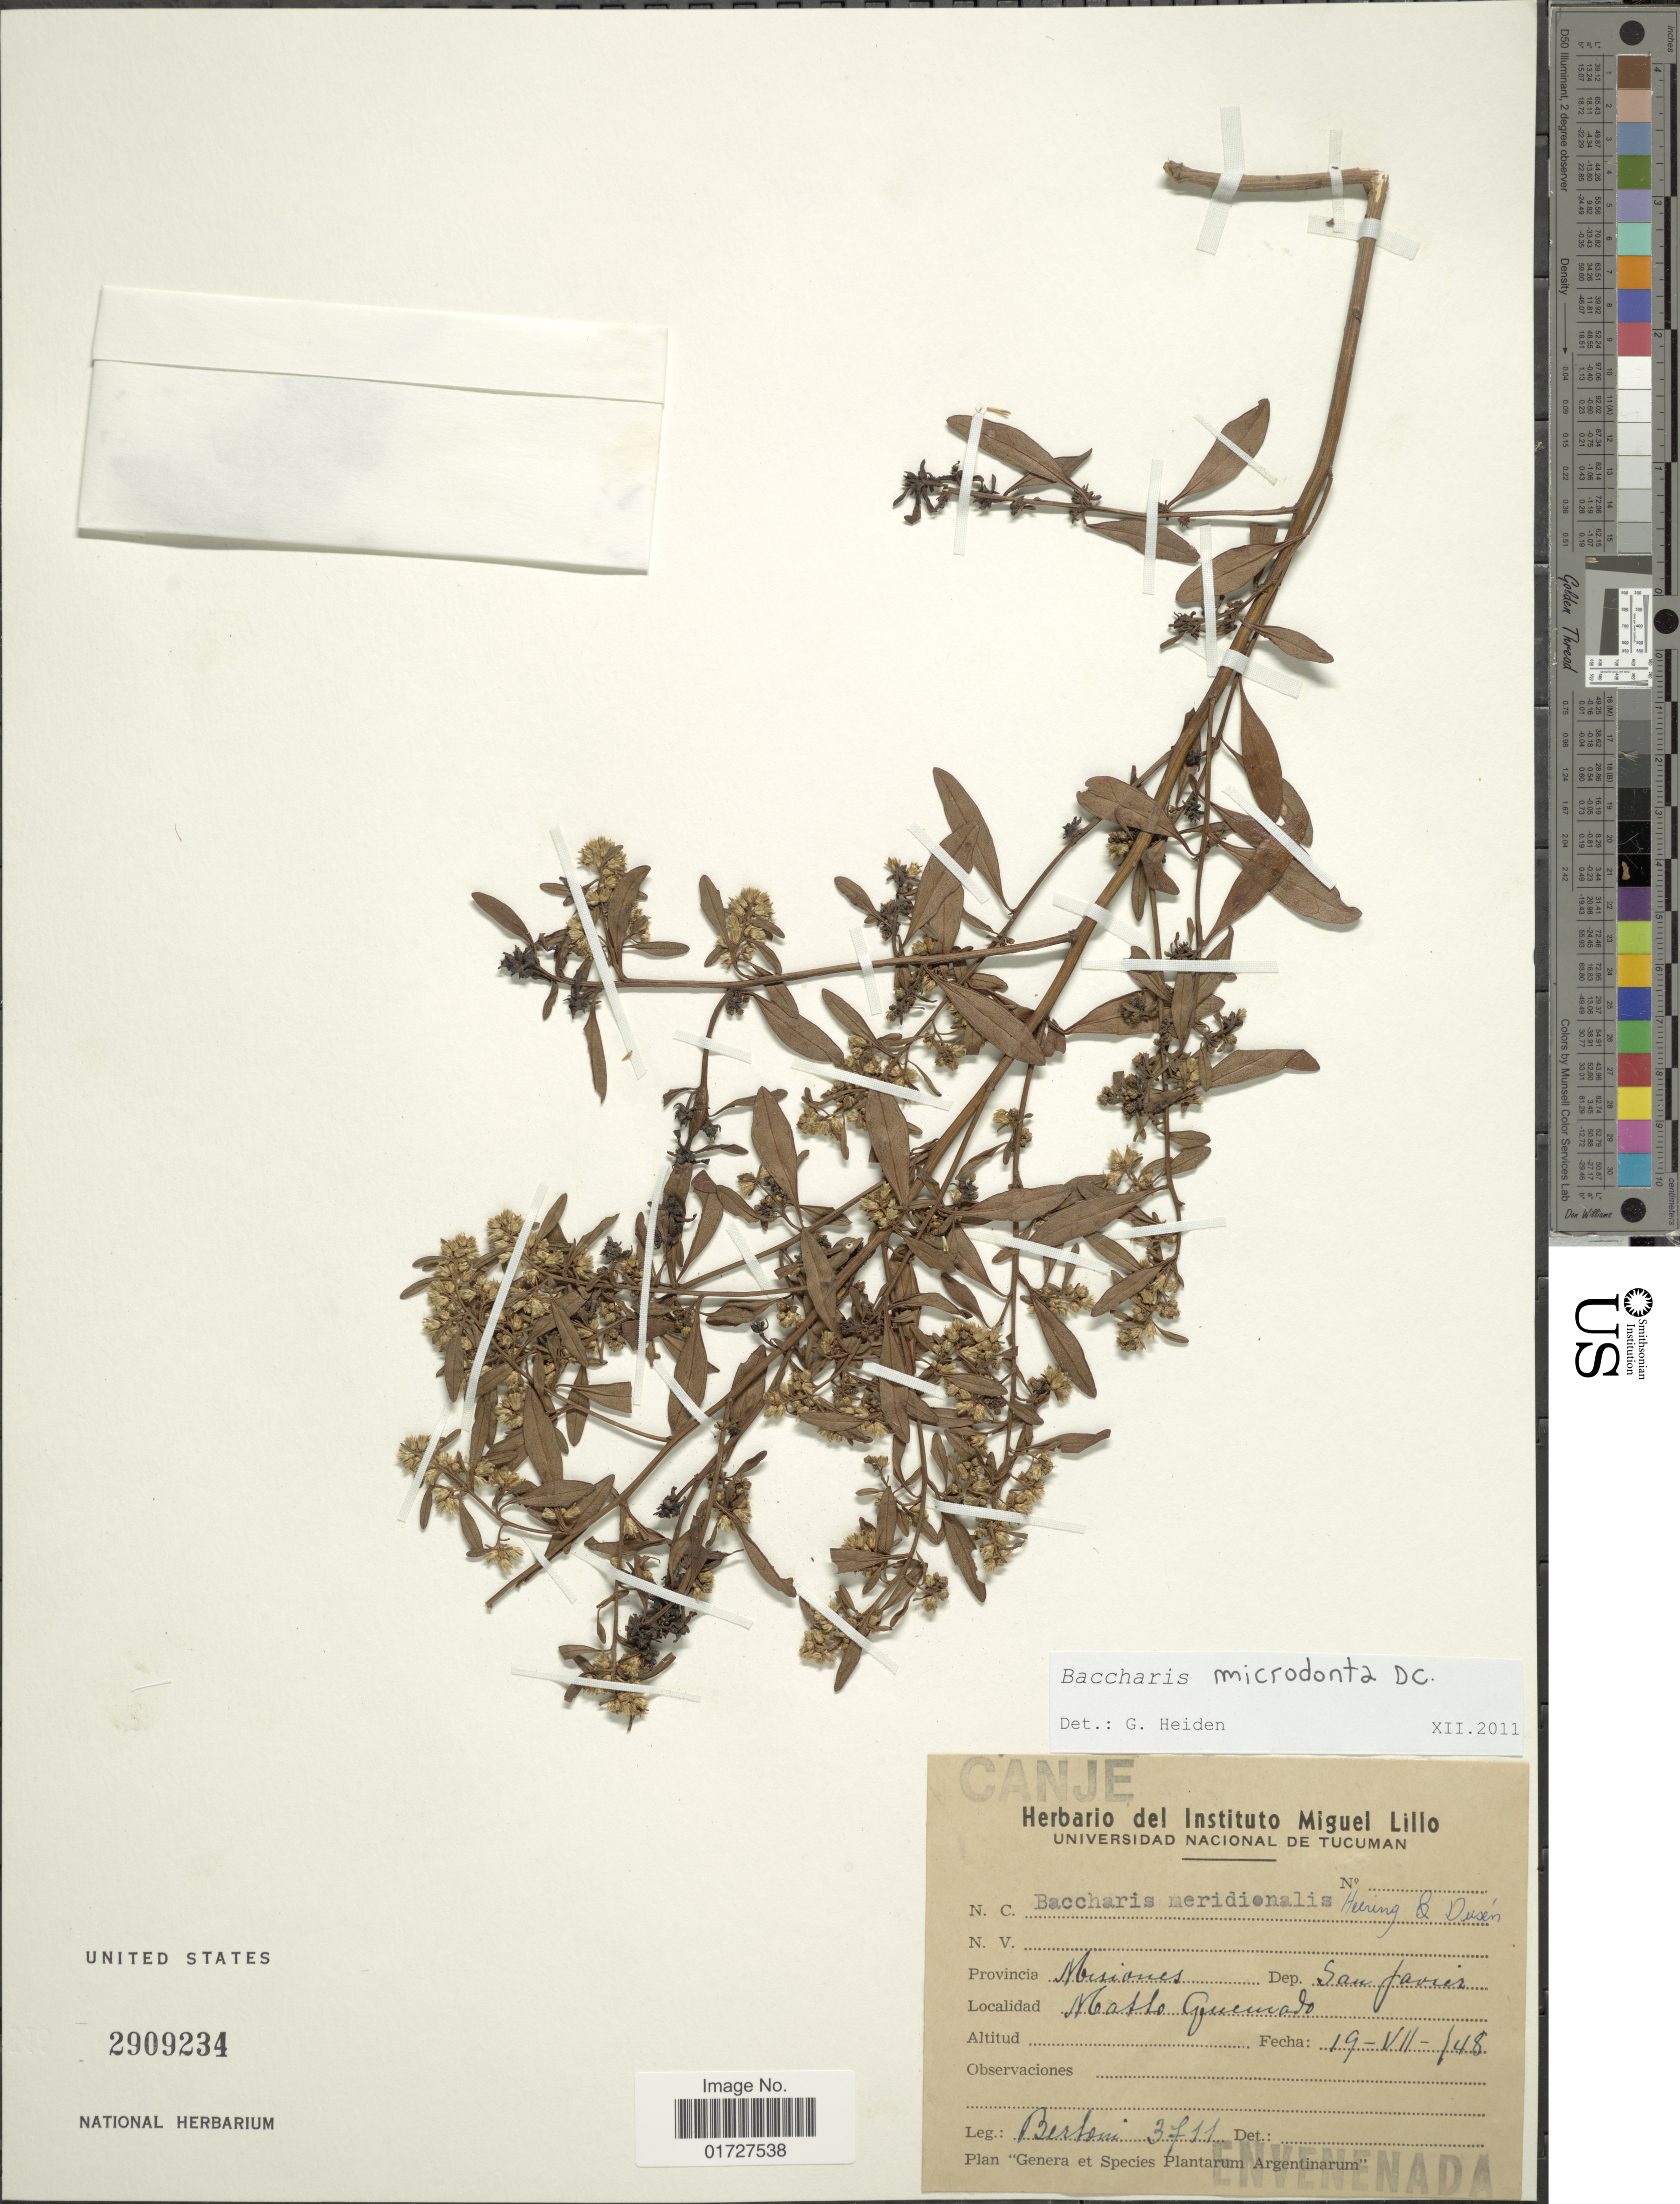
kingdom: Plantae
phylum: Tracheophyta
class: Magnoliopsida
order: Asterales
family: Asteraceae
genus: Baccharis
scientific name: Baccharis microdonta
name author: DC.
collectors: -- Bertoni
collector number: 3711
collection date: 1948-07-19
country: Argentina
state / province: Misiones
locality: Dep. San Javier, Matto Quemado.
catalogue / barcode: US 2909234